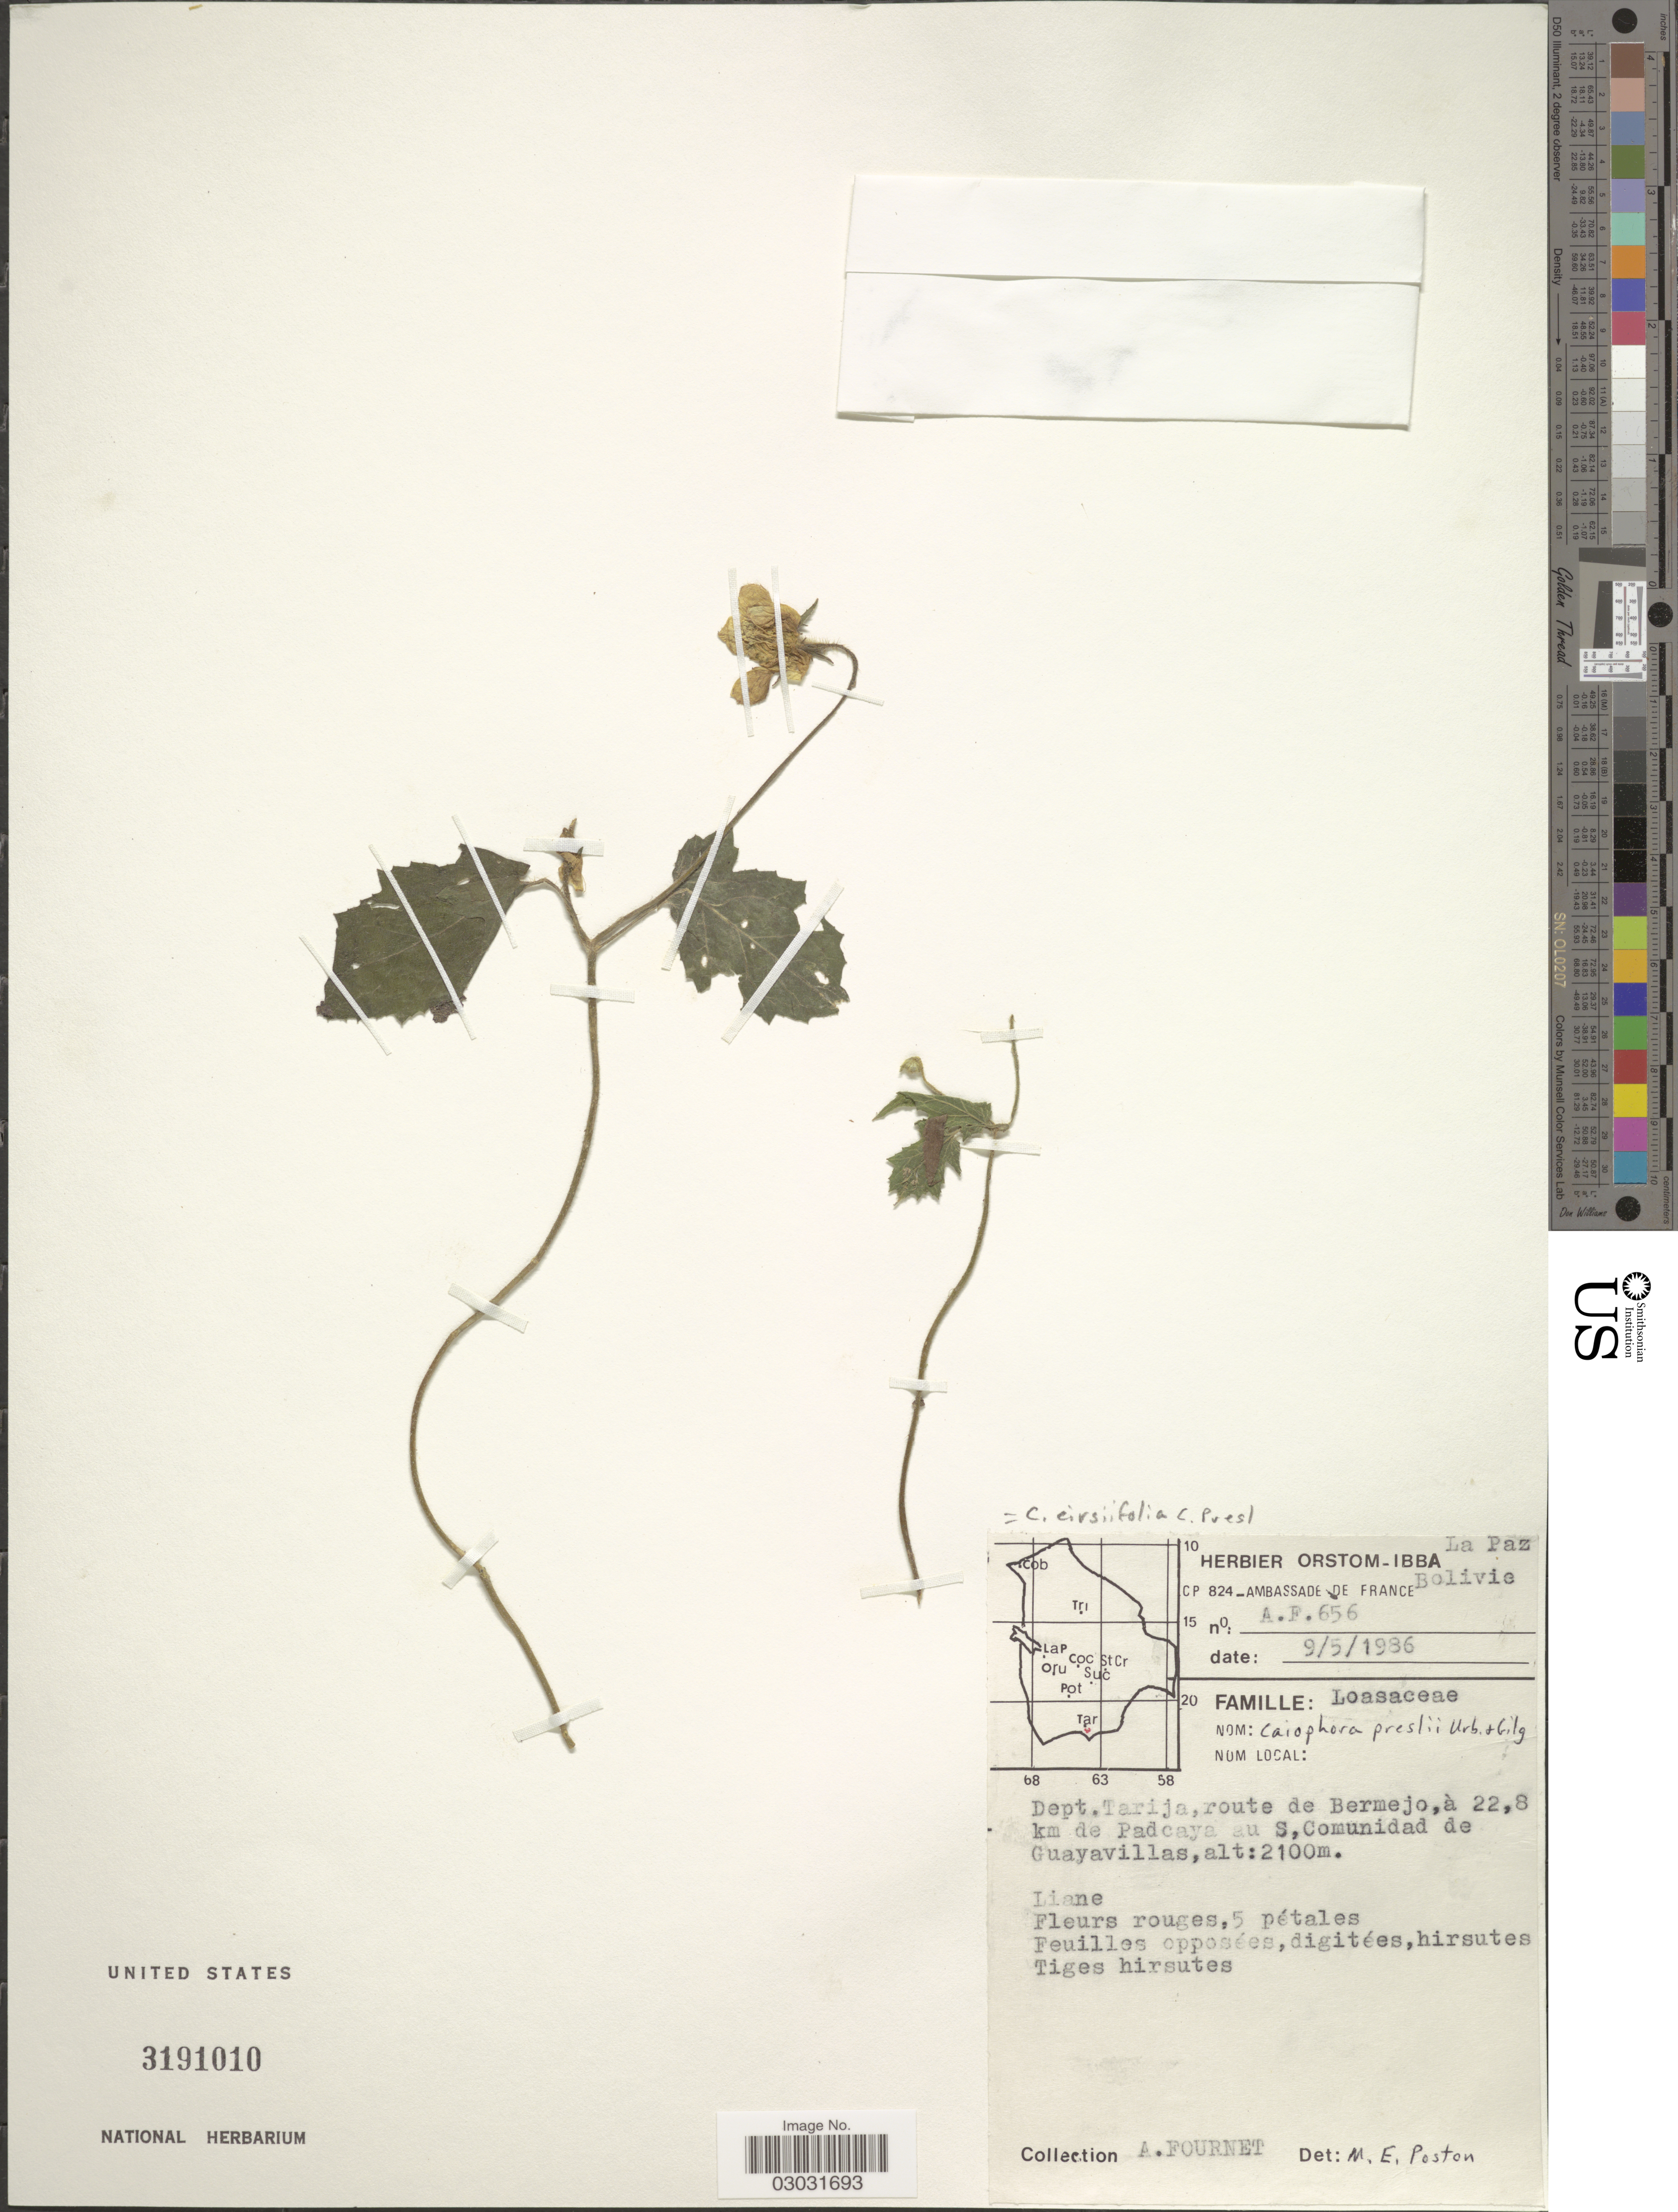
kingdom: Plantae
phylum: Tracheophyta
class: Magnoliopsida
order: Cornales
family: Loasaceae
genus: Caiophora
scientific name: Caiophora cirsiifolia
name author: C. Presl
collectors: A. Fournet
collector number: A.F.656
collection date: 1986-05-09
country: Bolivia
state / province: La Paz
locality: Dept. Tarija, route de Bermejo, à 22.8 km de Padcaya au S, Comunidad de Guayavillas.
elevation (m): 2100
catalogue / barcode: US 3191010